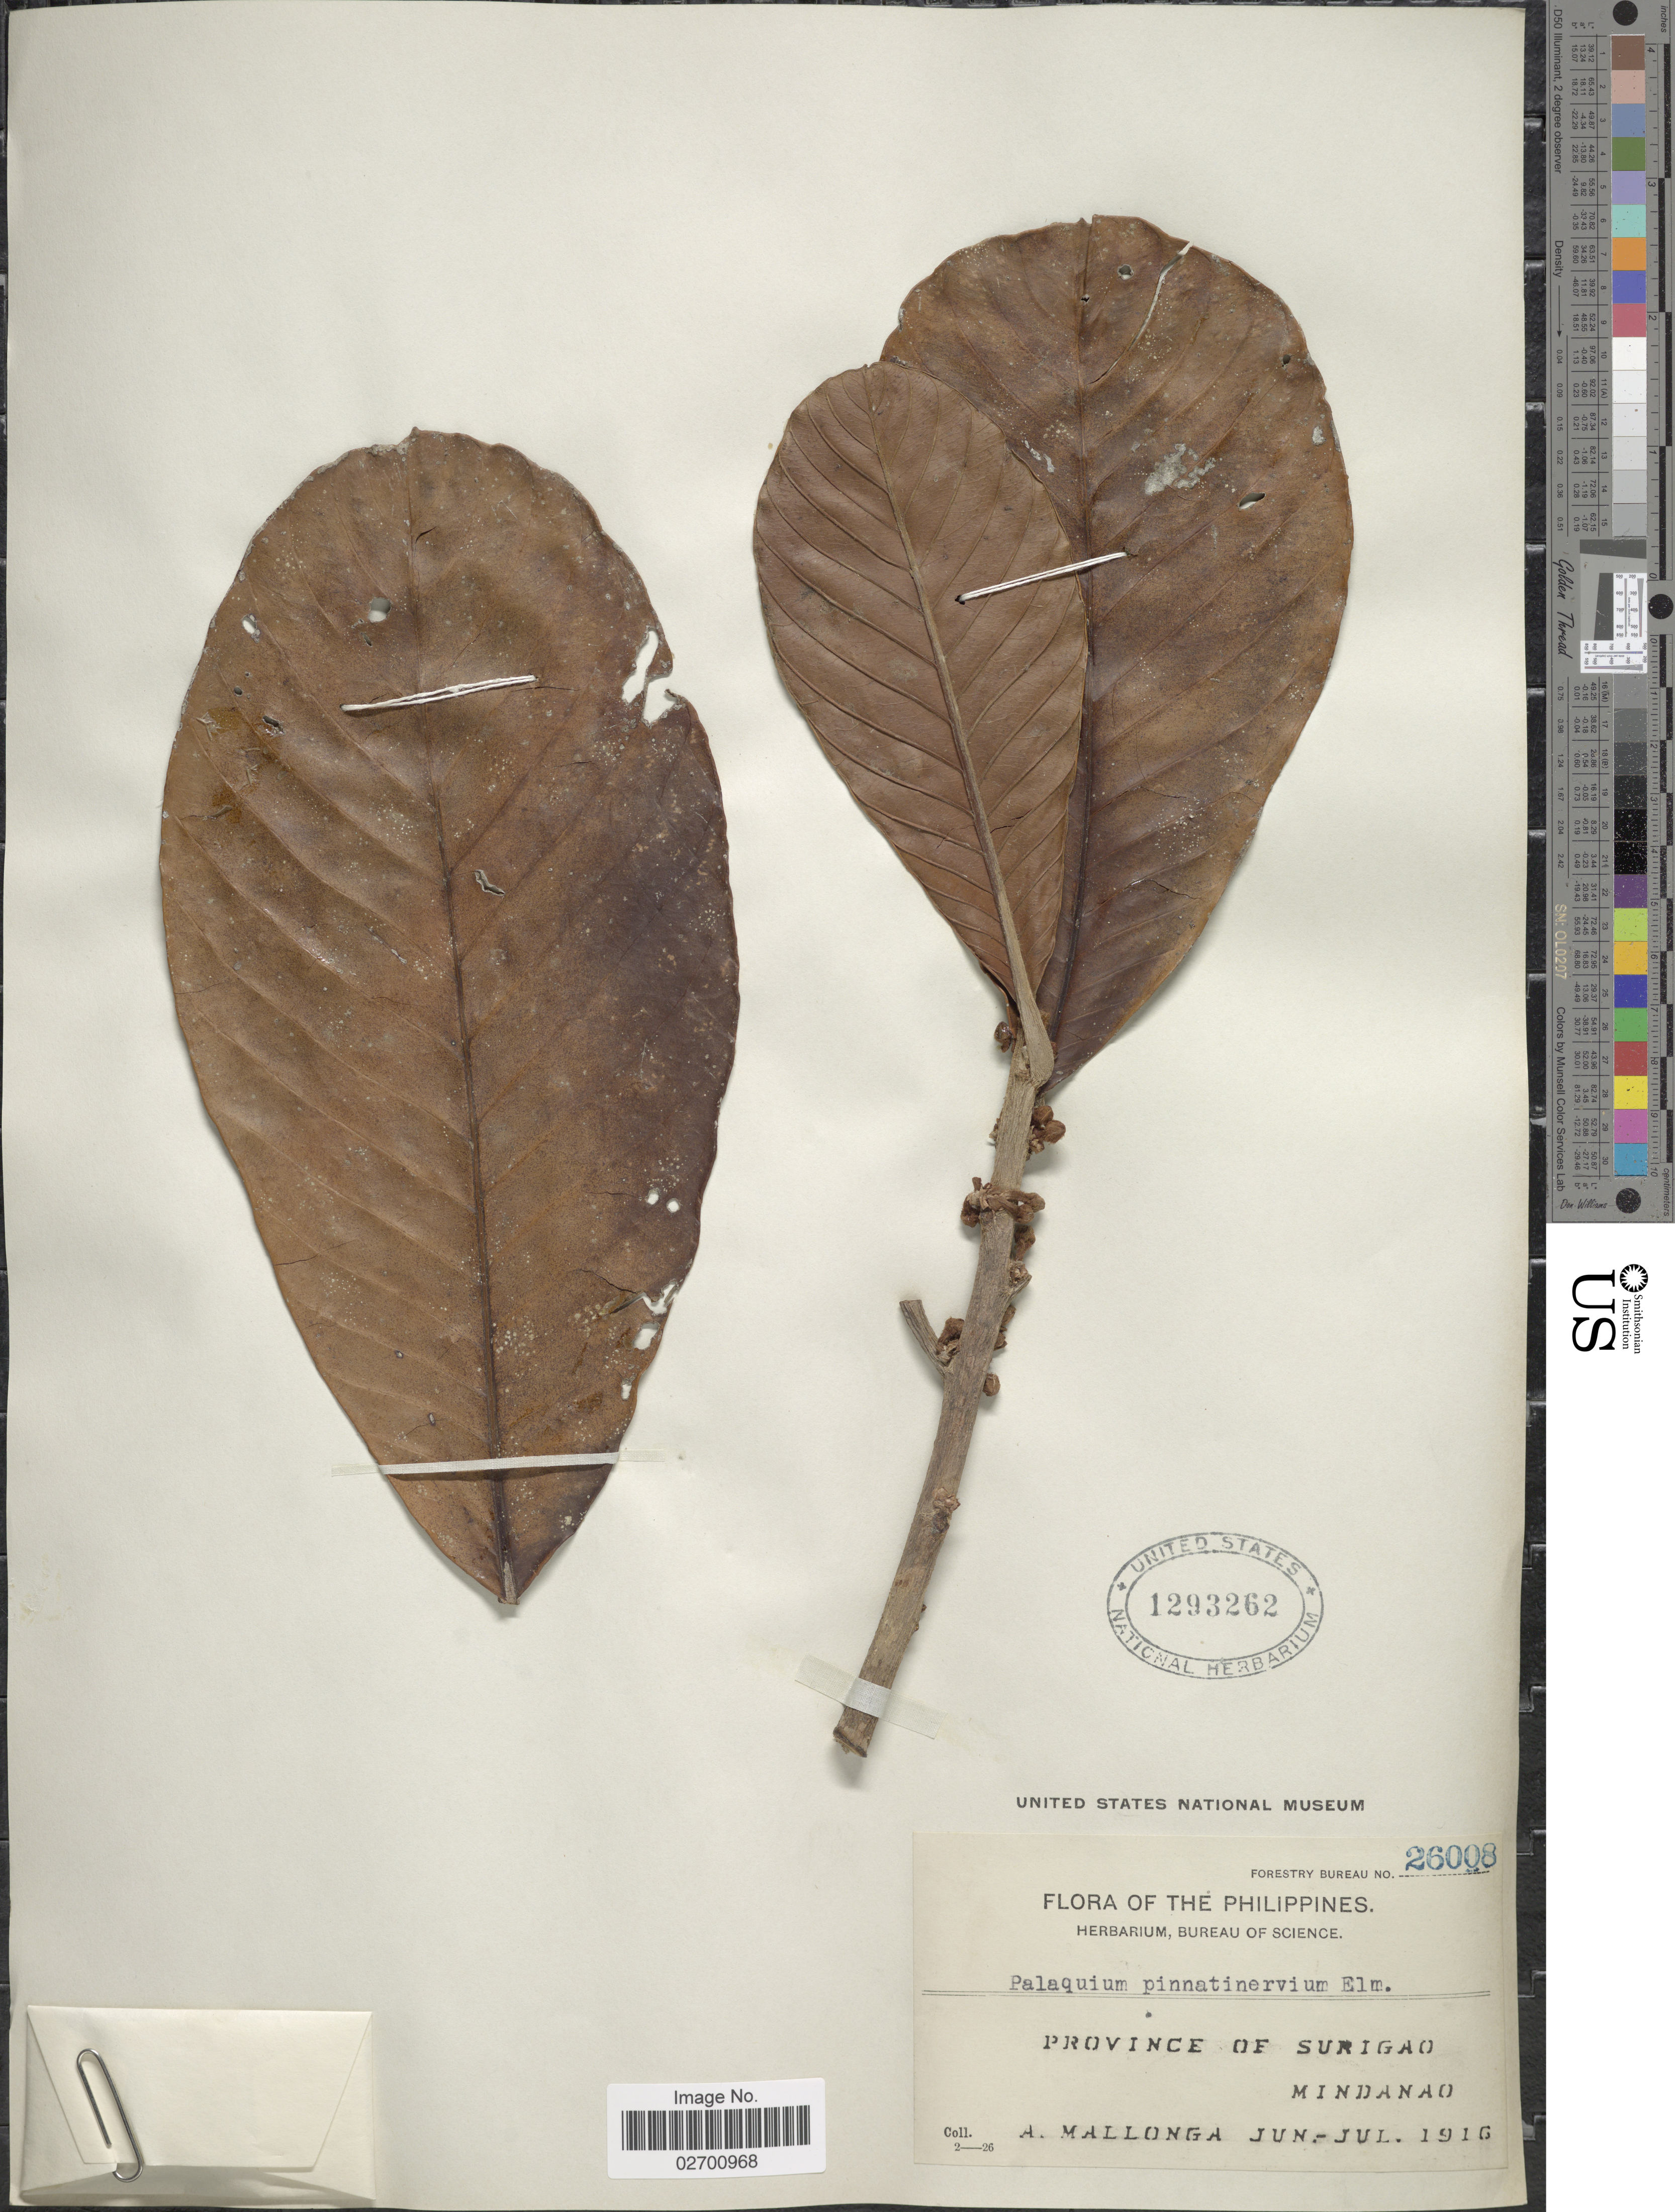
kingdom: Plantae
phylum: Tracheophyta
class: Magnoliopsida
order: Ericales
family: Sapotaceae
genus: Palaquium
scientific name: Palaquium pinnatinervium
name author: Elmer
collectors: A. Mallonga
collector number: Forestry Bureau 26008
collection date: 1916-06/1916-07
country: Philippines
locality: Province of Surigao, Mindanao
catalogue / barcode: US 1293262